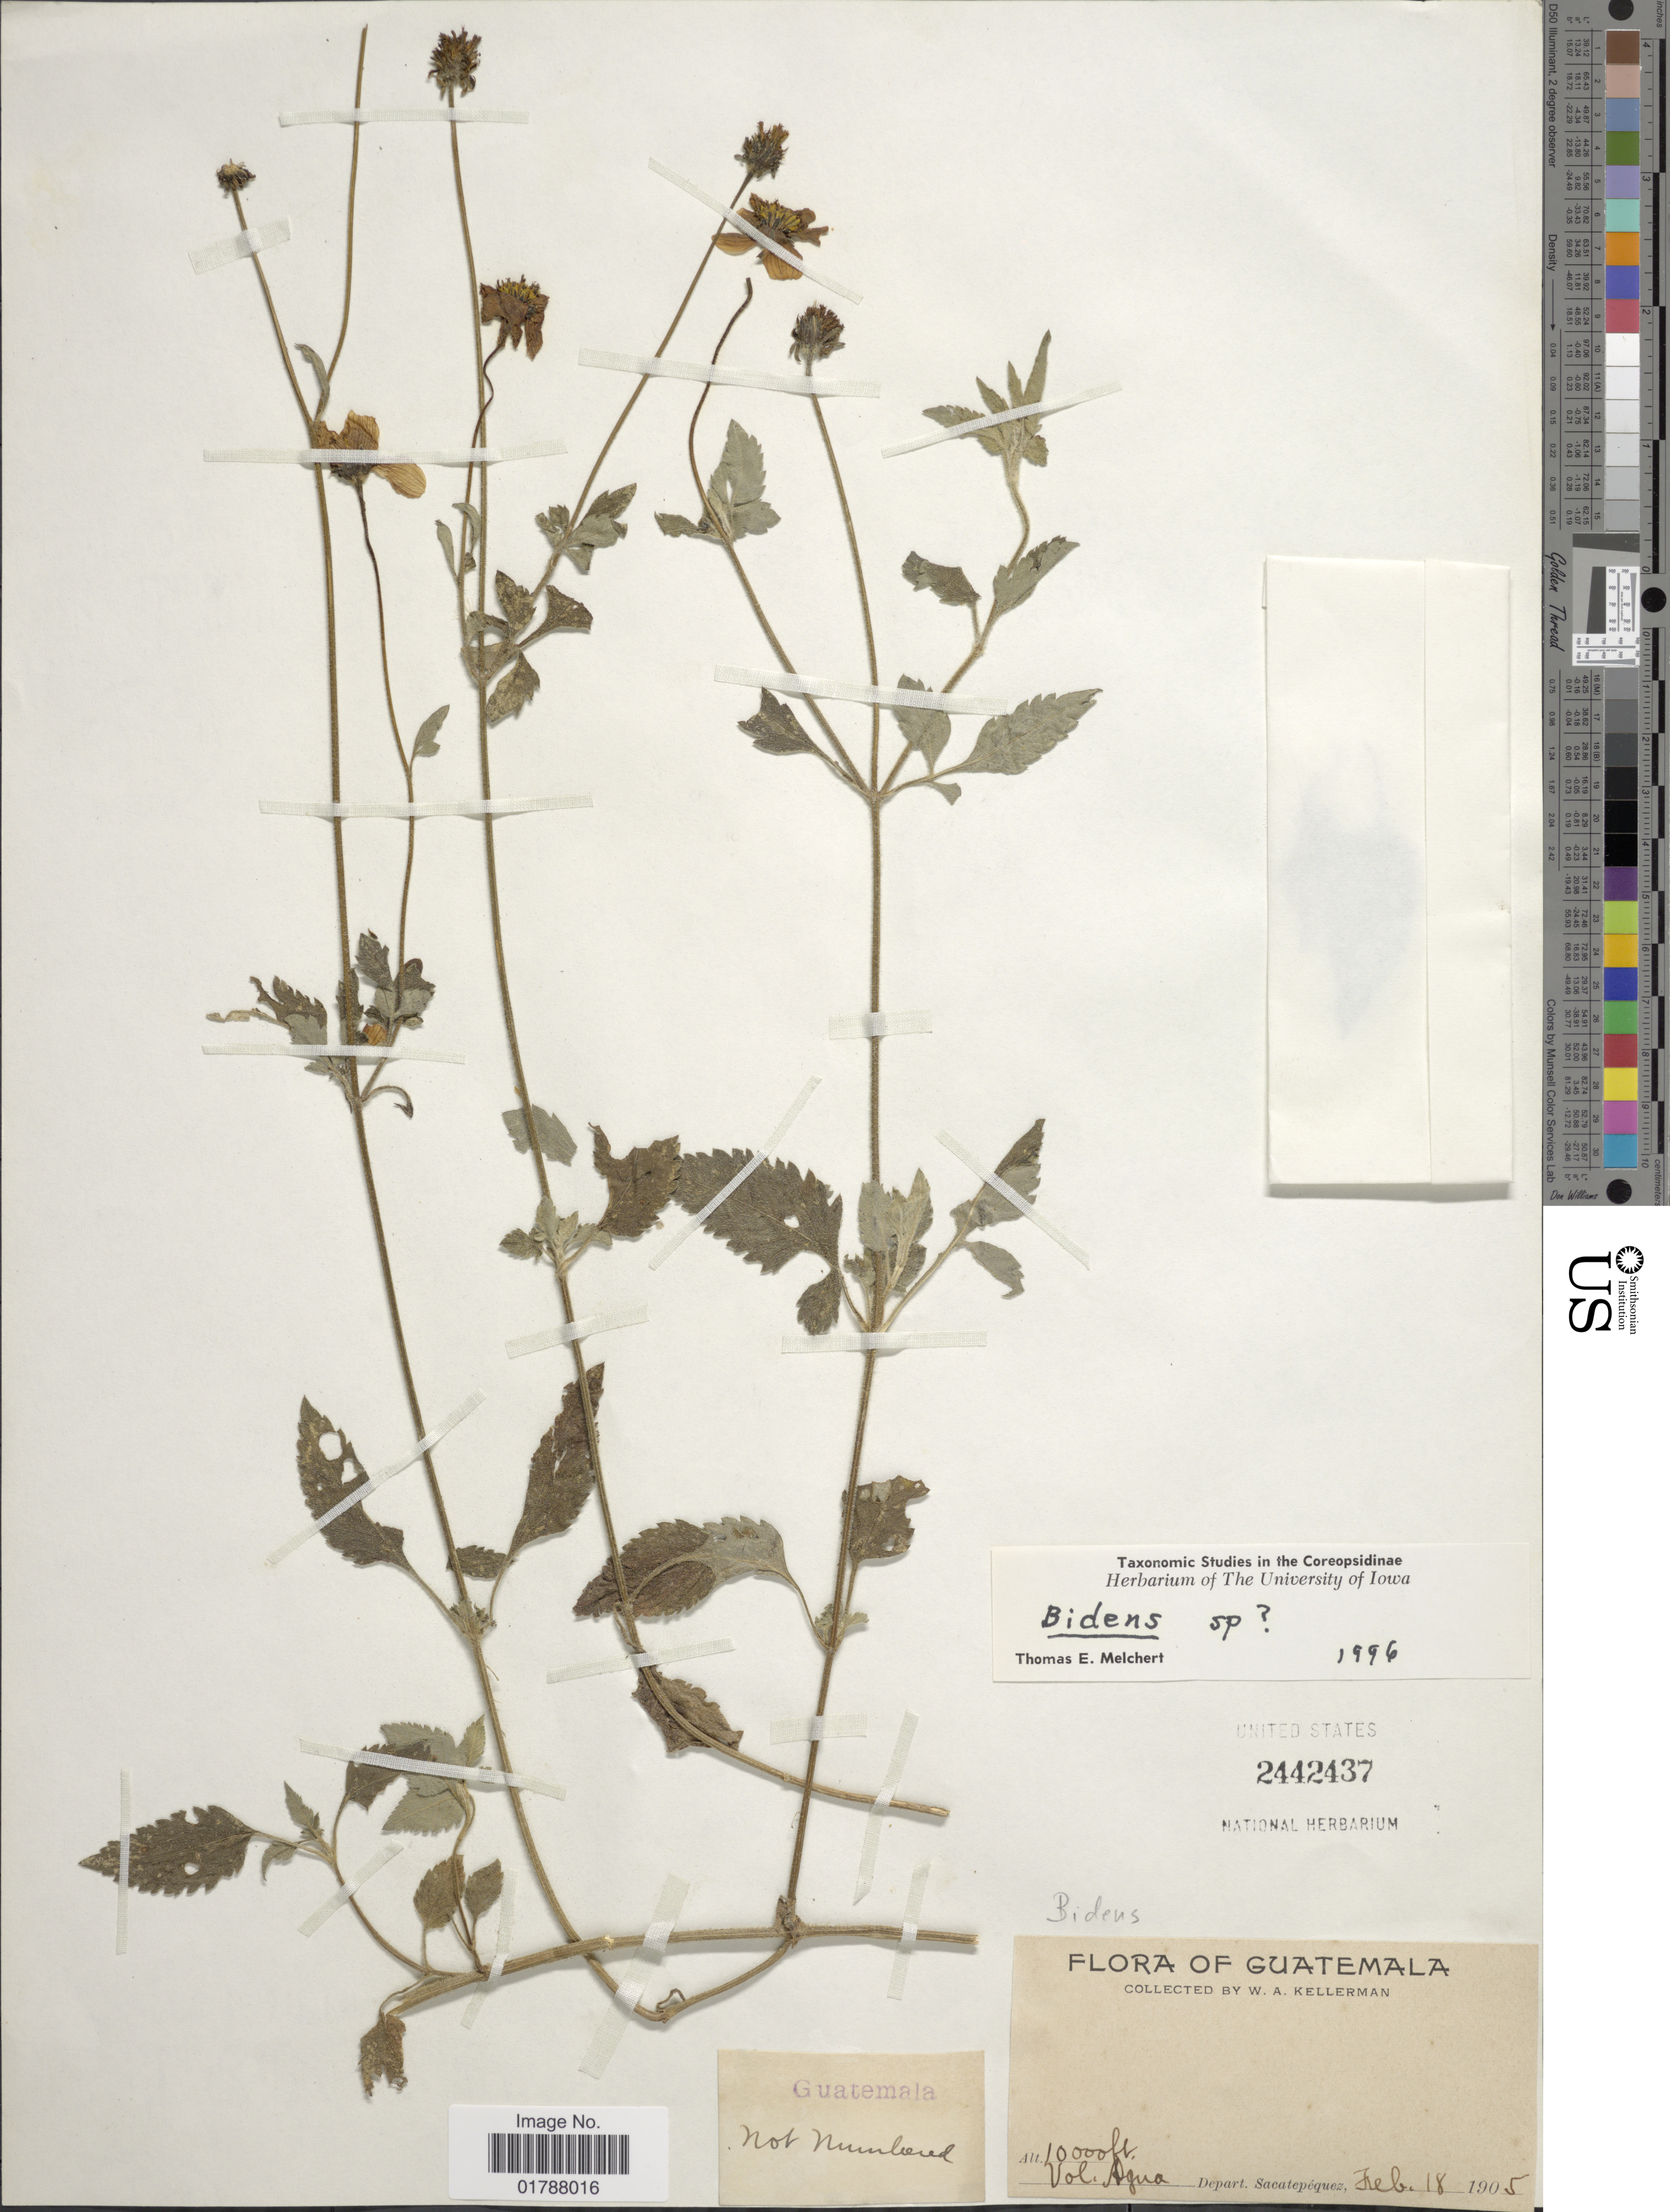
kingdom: Plantae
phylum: Tracheophyta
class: Magnoliopsida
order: Asterales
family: Asteraceae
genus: Bidens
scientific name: Bidens sp.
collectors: W. Kellerman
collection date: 1905-02-28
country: Guatemala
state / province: Sacatepéquez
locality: Vol. Agua, Depart. Sacatepequez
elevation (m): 3048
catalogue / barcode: US 2442437